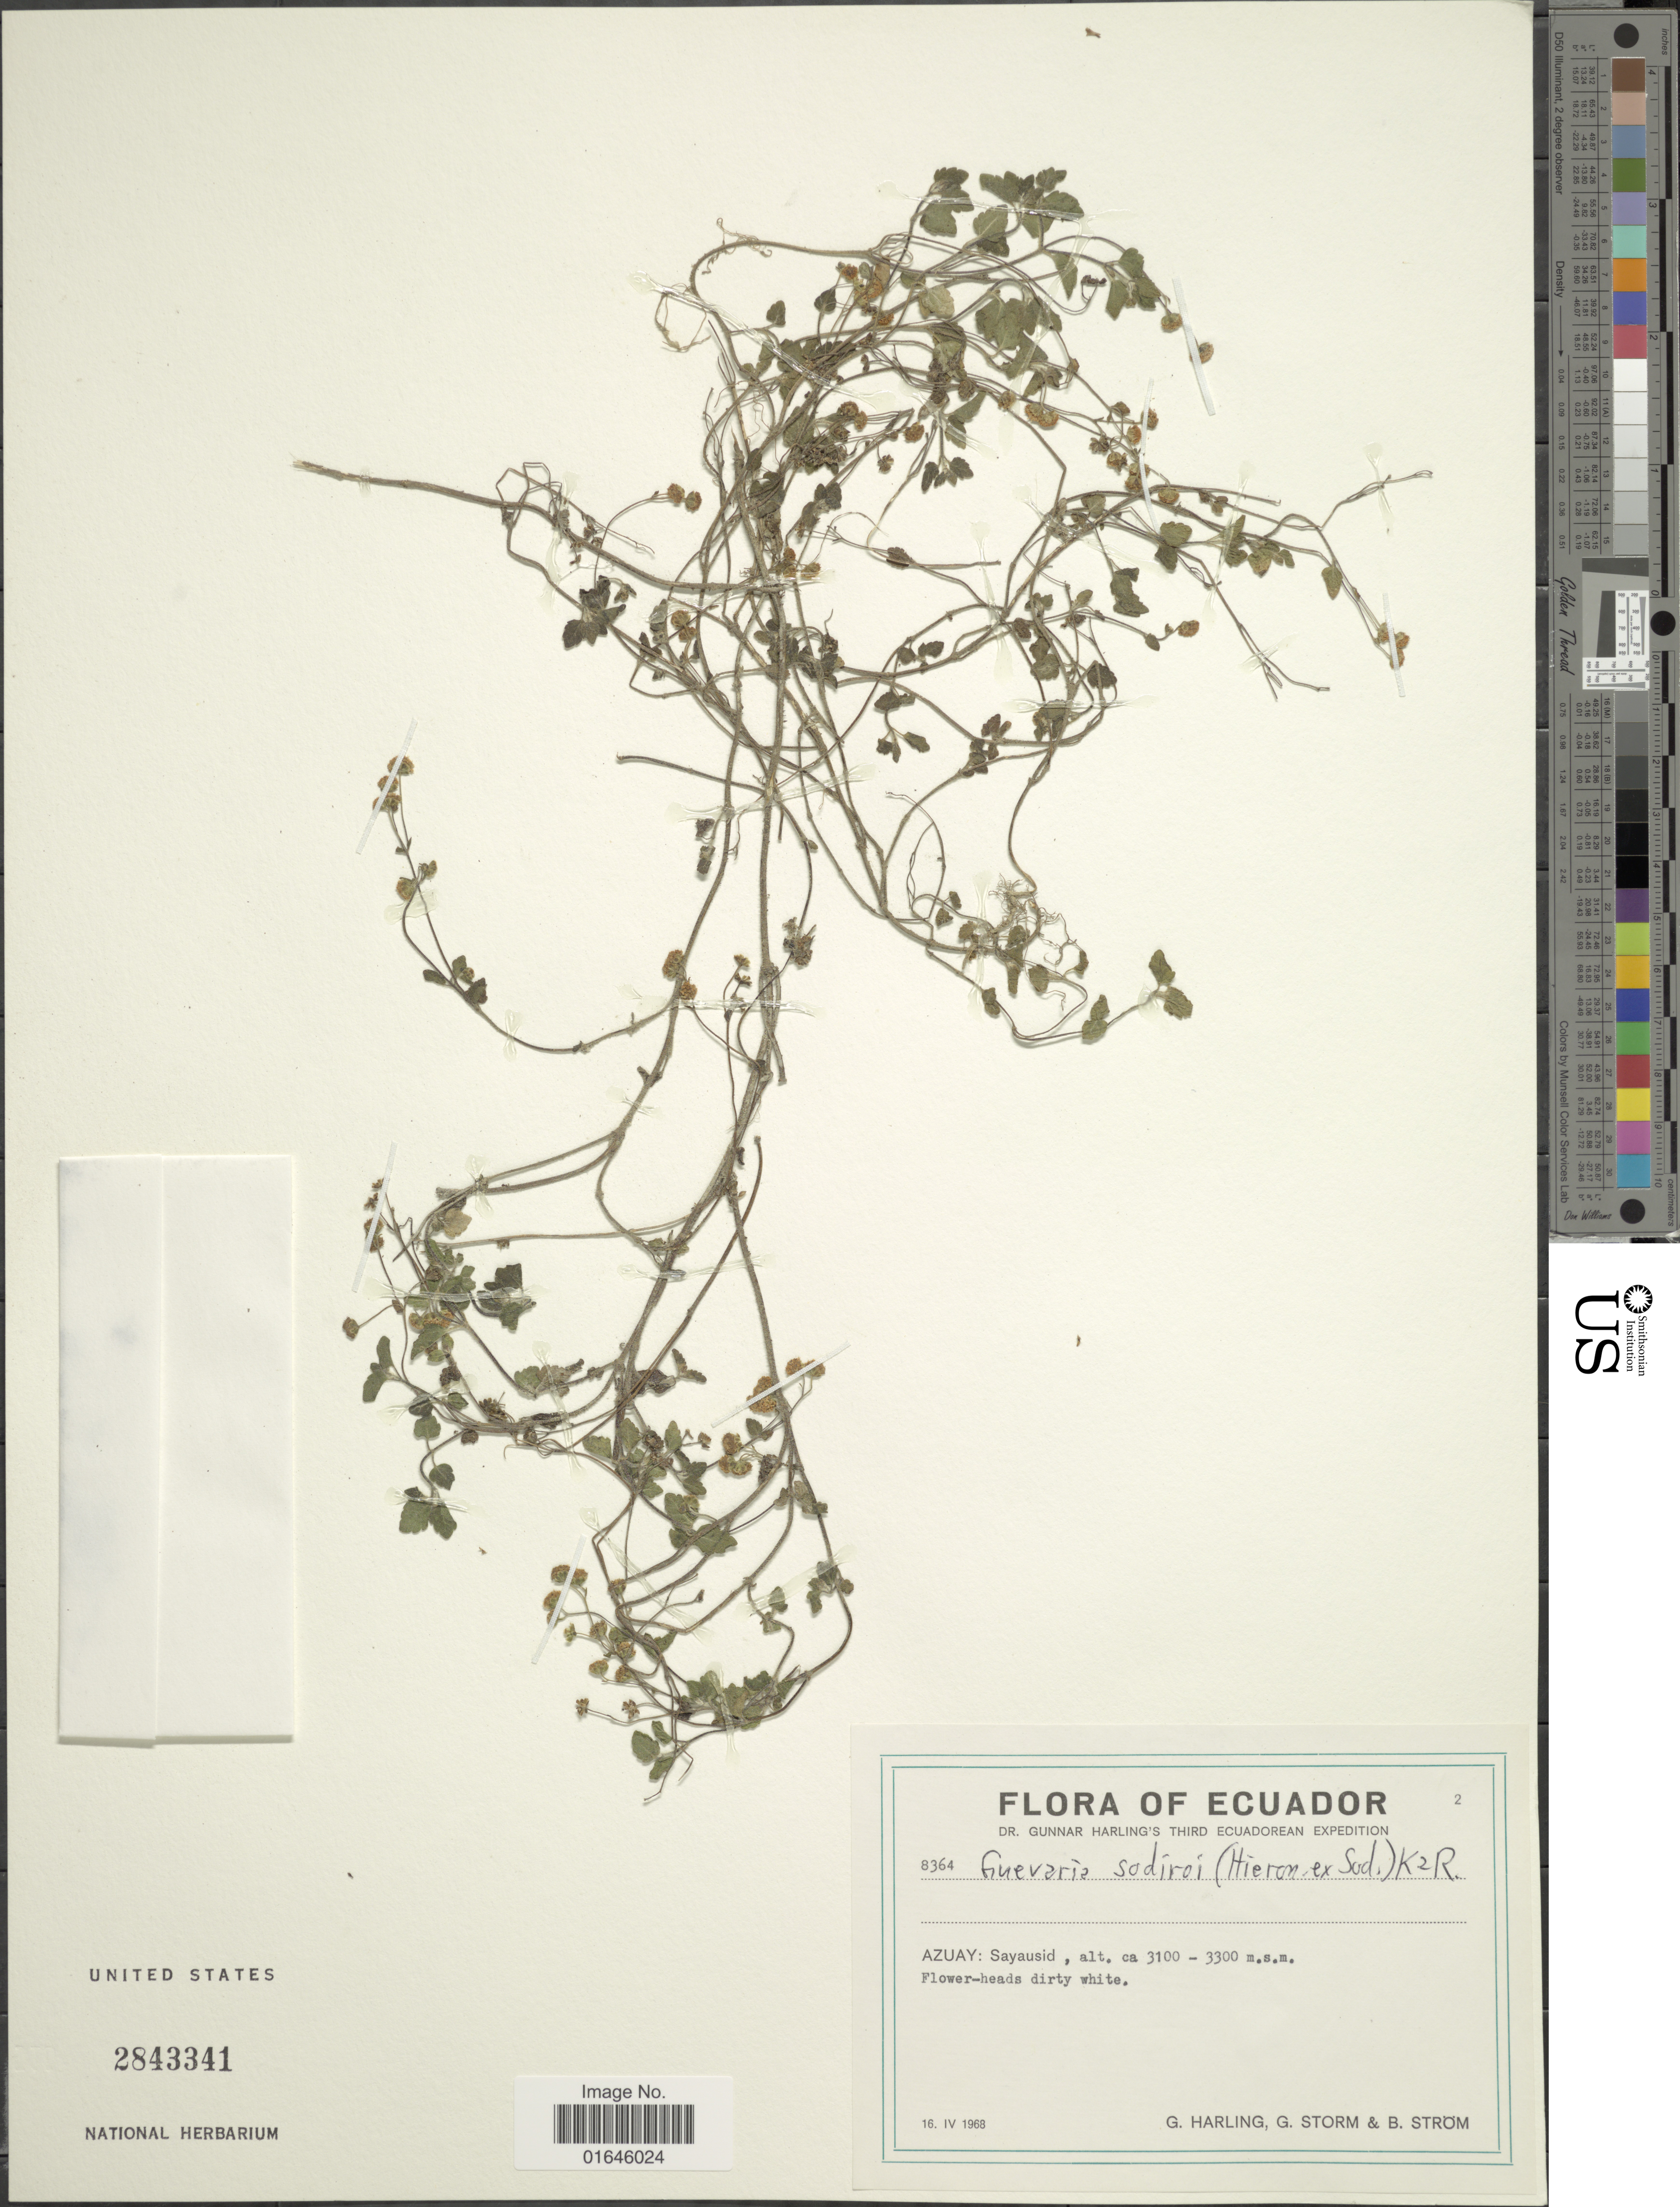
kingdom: Plantae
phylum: Tracheophyta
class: Magnoliopsida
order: Asterales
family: Asteraceae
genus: Guevaria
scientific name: Guevaria sodiroi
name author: (Hieron. in Sodiro) R.M. King & H. Rob.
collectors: G. Harling, G. Storm & B. Ström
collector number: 8364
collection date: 1968-04-16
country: Ecuador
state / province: Azuay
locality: Sayausid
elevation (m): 3100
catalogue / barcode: US 2843341